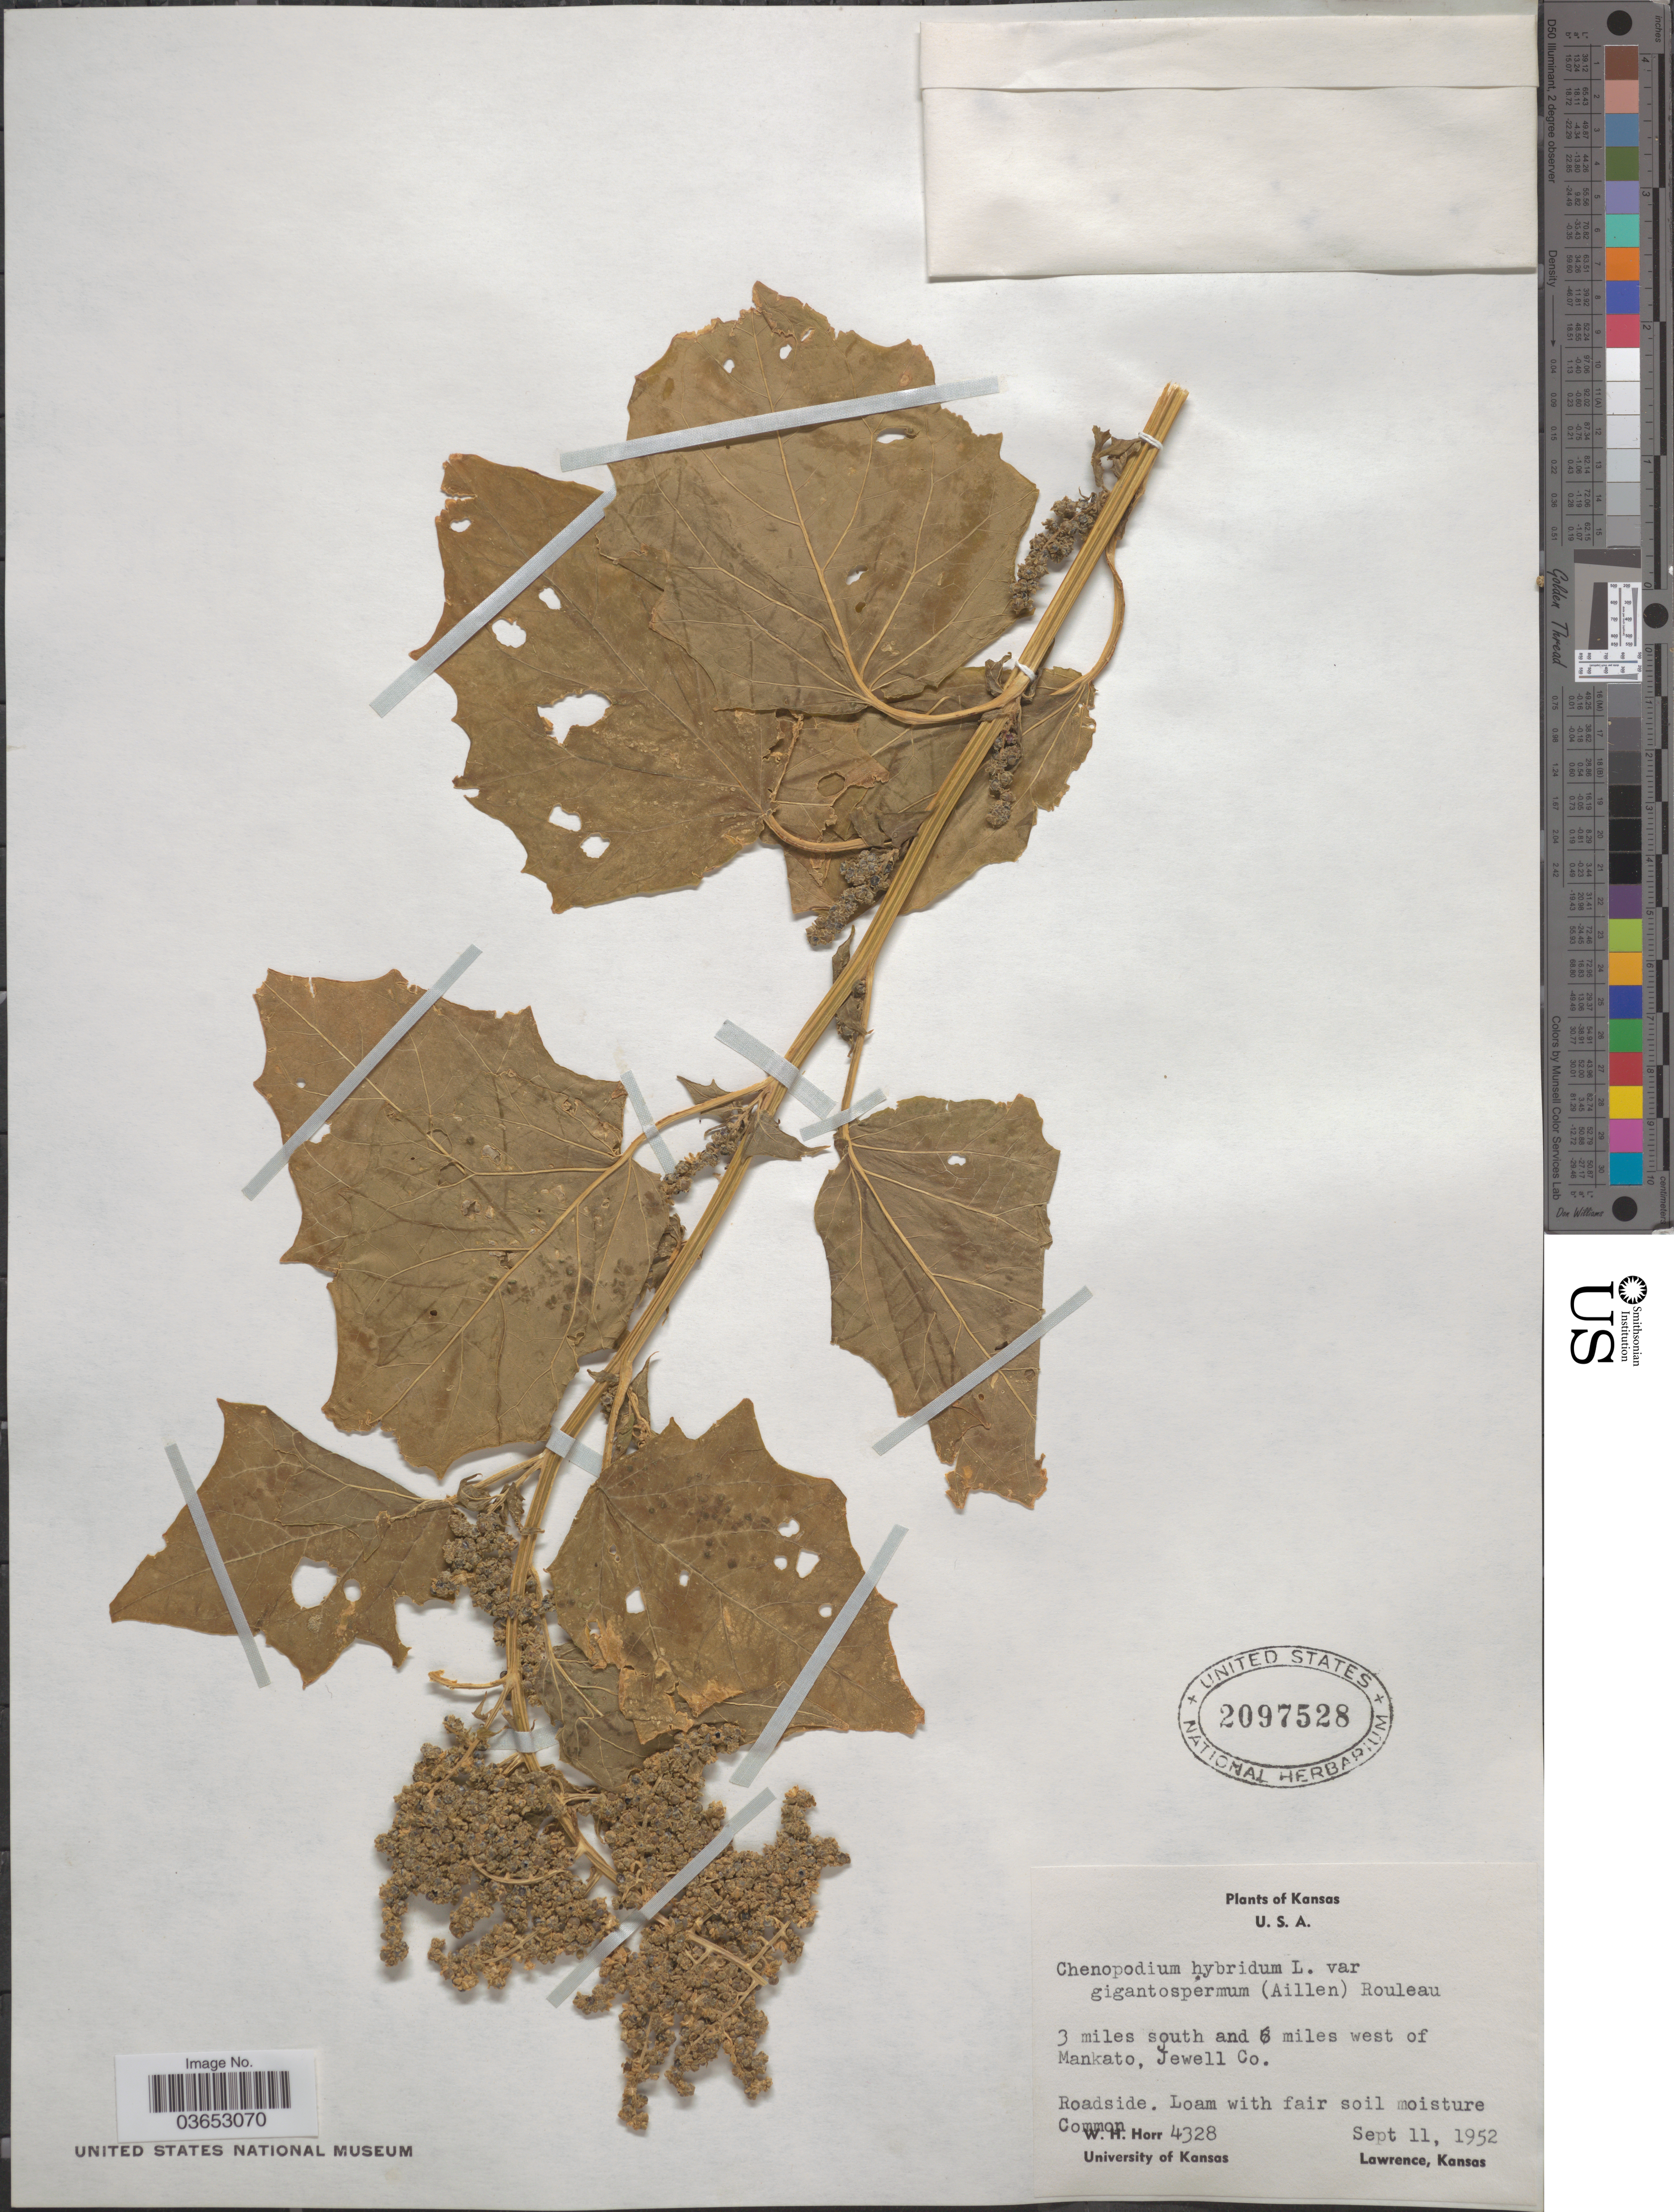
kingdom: Plantae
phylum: Tracheophyta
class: Magnoliopsida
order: Caryophyllales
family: Amaranthaceae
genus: Chenopodium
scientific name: Chenopodium gigantospermum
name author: Aellen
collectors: W. H. Horr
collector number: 4328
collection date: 1952-09-11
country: United States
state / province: Kansas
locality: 3 miles south and 6 miles west of Mankato, Jewell Co.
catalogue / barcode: US 2097528